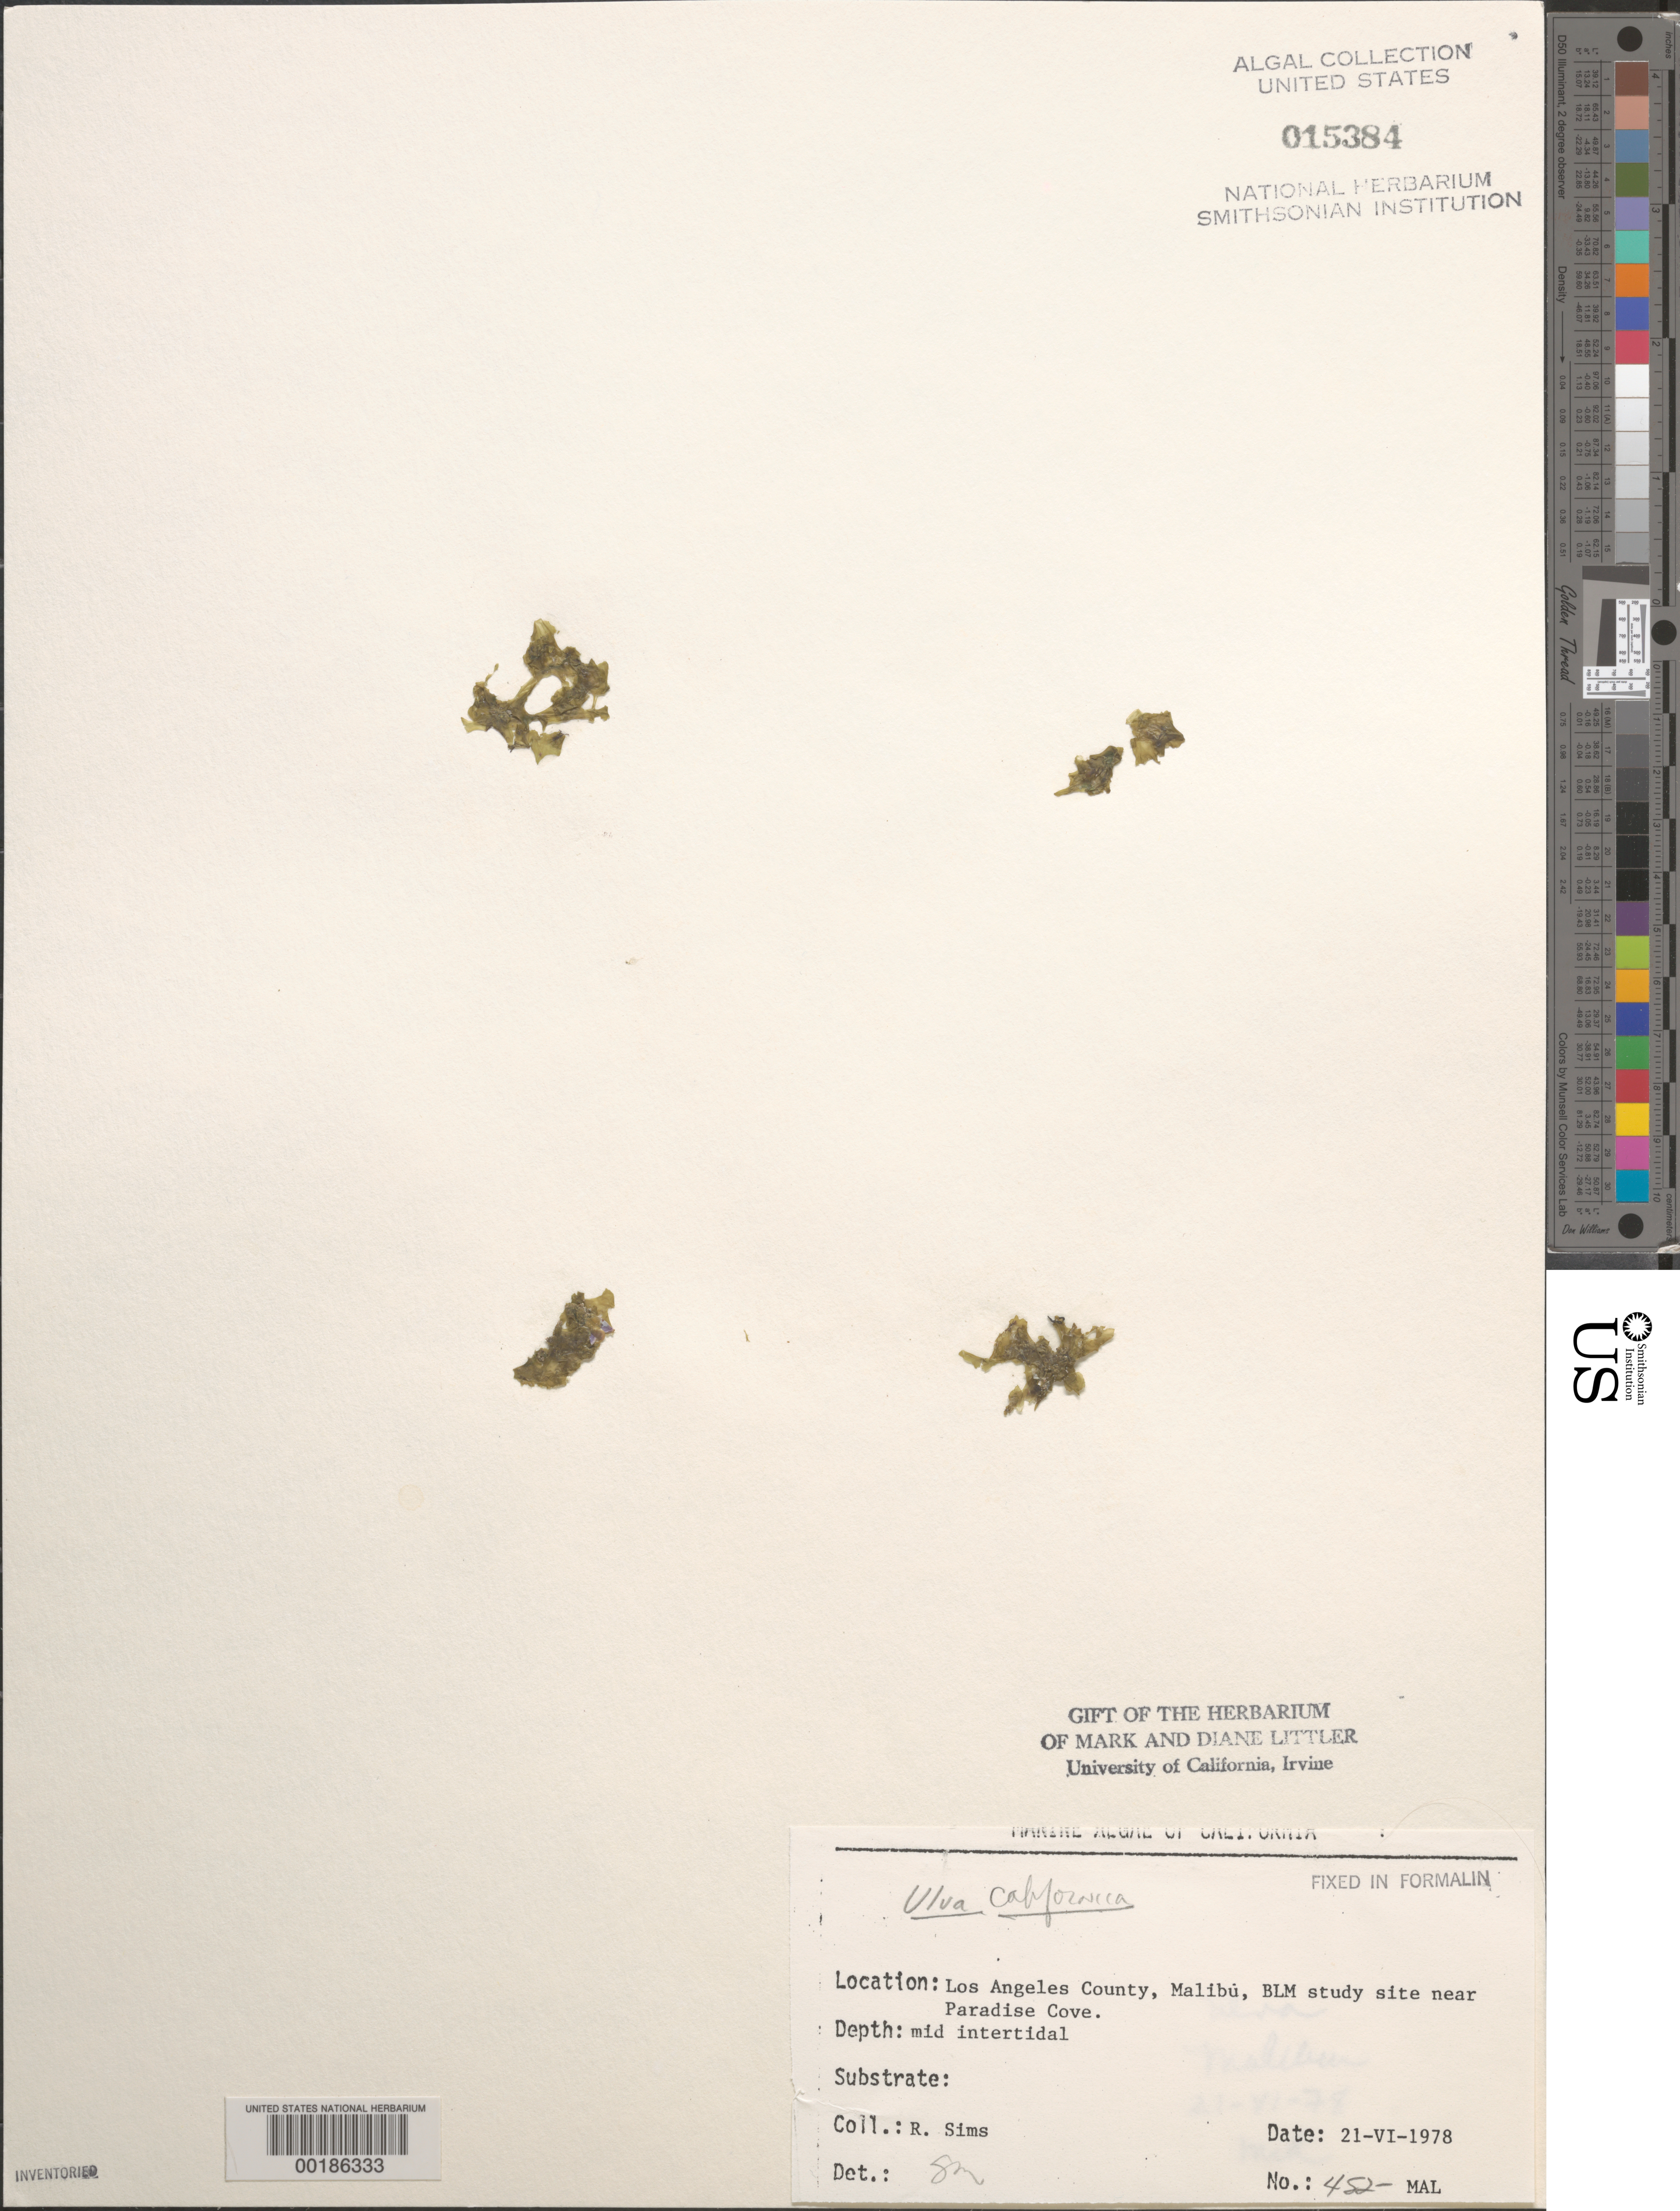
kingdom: Plantae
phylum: Chlorophyta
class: Ulvophyceae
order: Ulvales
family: Ulvaceae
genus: Ulva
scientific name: Ulva californica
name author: N.Wille in Collins et al.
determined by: Murray, S. N.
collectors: R. H. Sims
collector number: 452-mal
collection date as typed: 21 Jun 1978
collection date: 1978-06-21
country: United States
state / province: California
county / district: Los Angeles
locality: Malibu, near Paradise Cove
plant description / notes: BLM-SOCALBIGHT Rocky Intertidal Survey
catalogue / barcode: US 15384